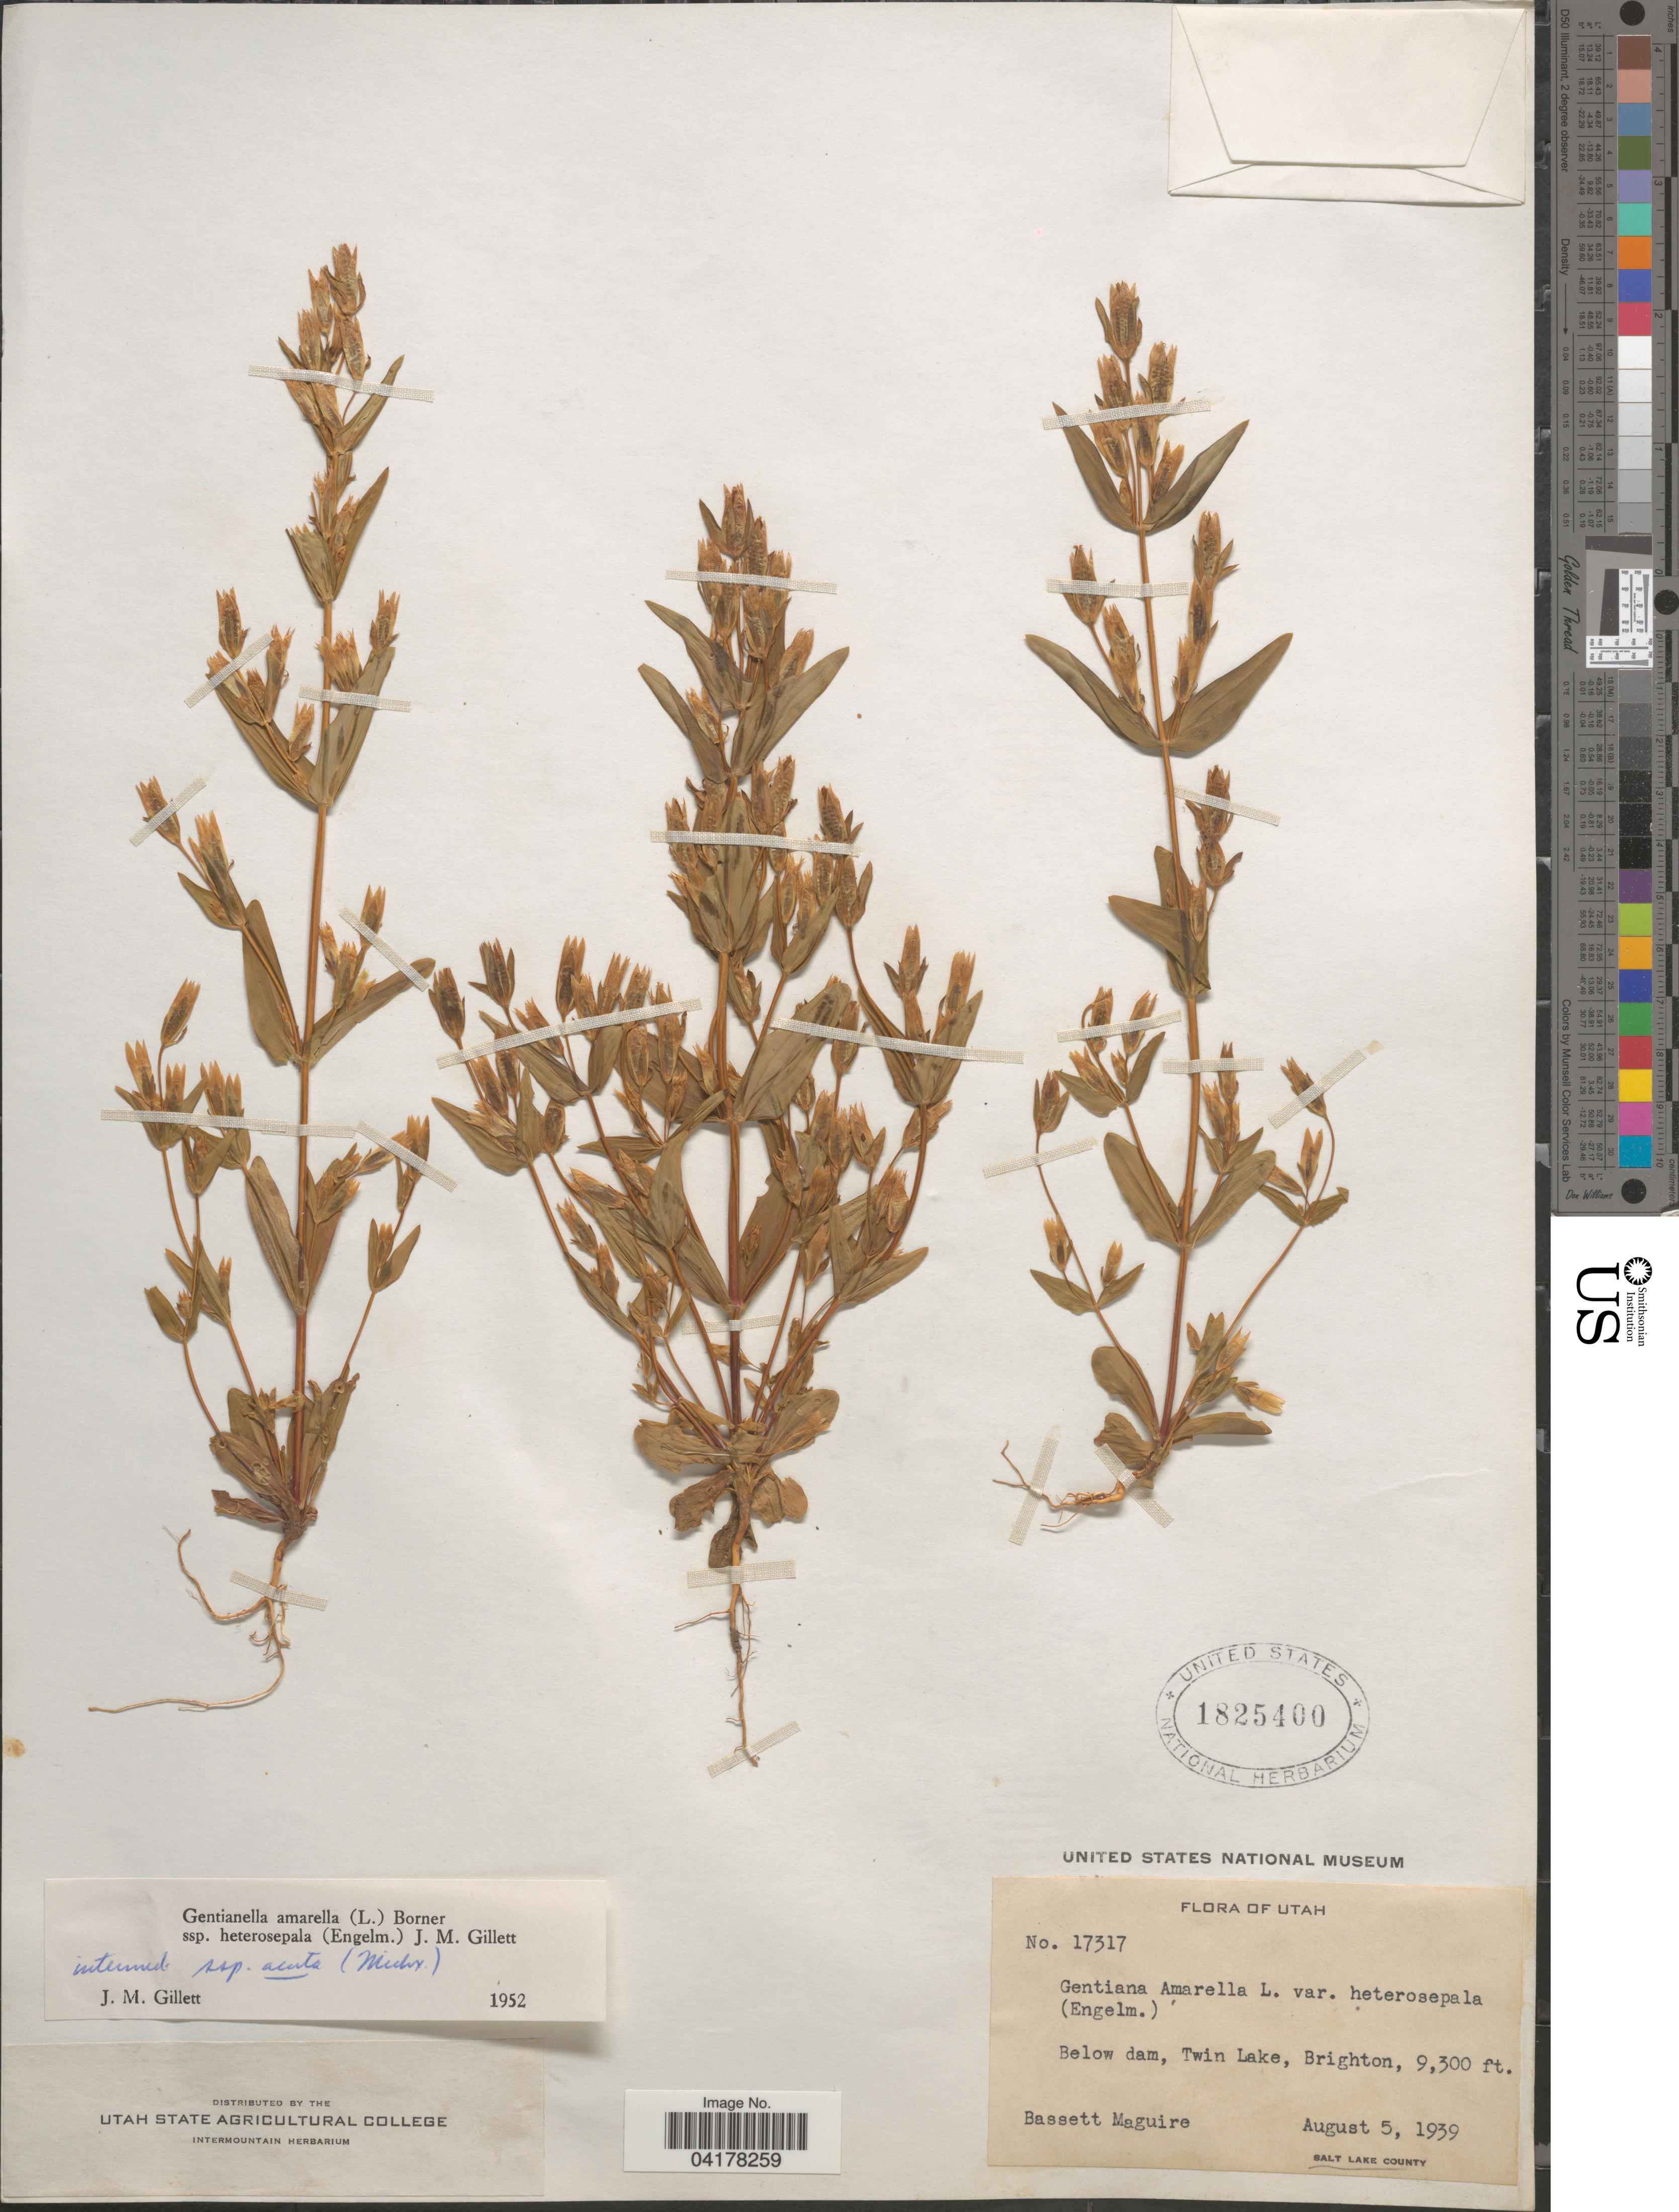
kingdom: Plantae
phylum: Tracheophyta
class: Magnoliopsida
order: Gentianales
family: Gentianaceae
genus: Gentianella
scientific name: Gentianella amarella subsp. heterosepala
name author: (Engelm.) J.M. Gillet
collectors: B. Maguire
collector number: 17317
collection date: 1939-08-05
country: United States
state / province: Utah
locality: Below dam, Twin Lake, Brighton. Salt Lake County.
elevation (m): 2835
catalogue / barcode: US 1825400